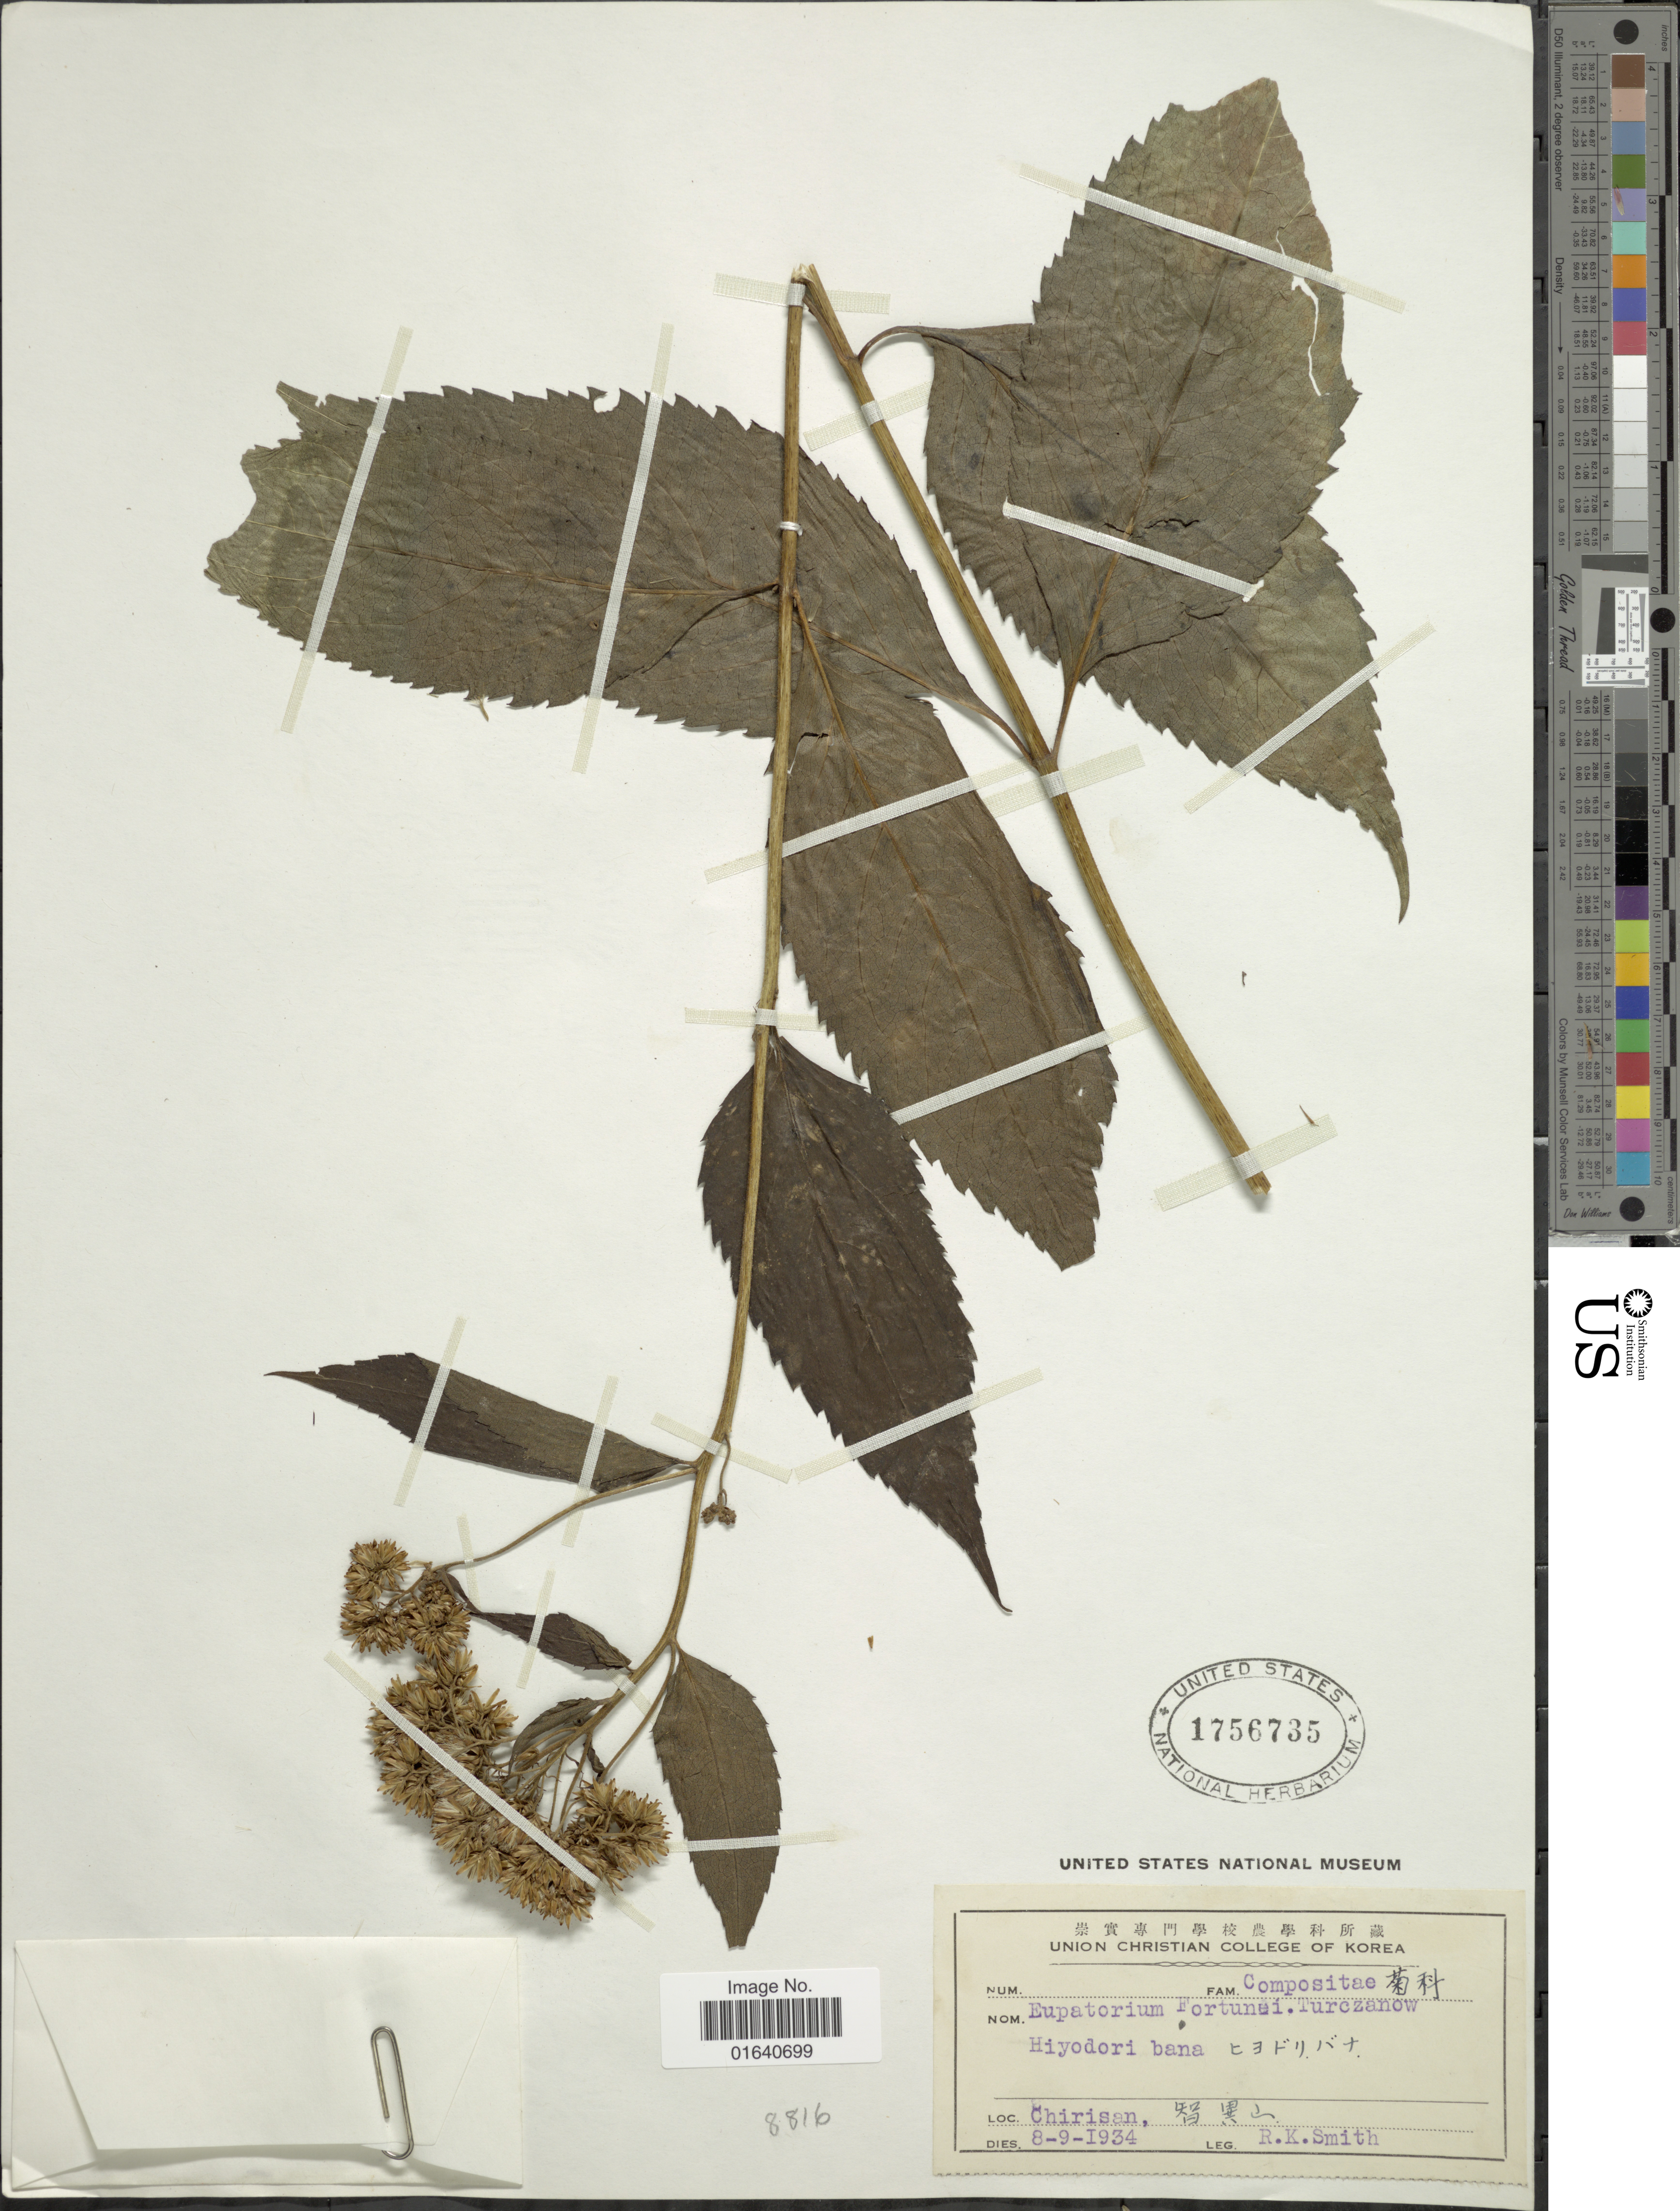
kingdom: Plantae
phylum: Tracheophyta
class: Magnoliopsida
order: Asterales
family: Asteraceae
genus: Eupatorium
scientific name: Eupatorium serotinum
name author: Turcz.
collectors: R. Smith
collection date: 1934-09-08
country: South Korea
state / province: South Gyeongsang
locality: Chirisan, [Foreign script]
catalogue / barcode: US 1756735